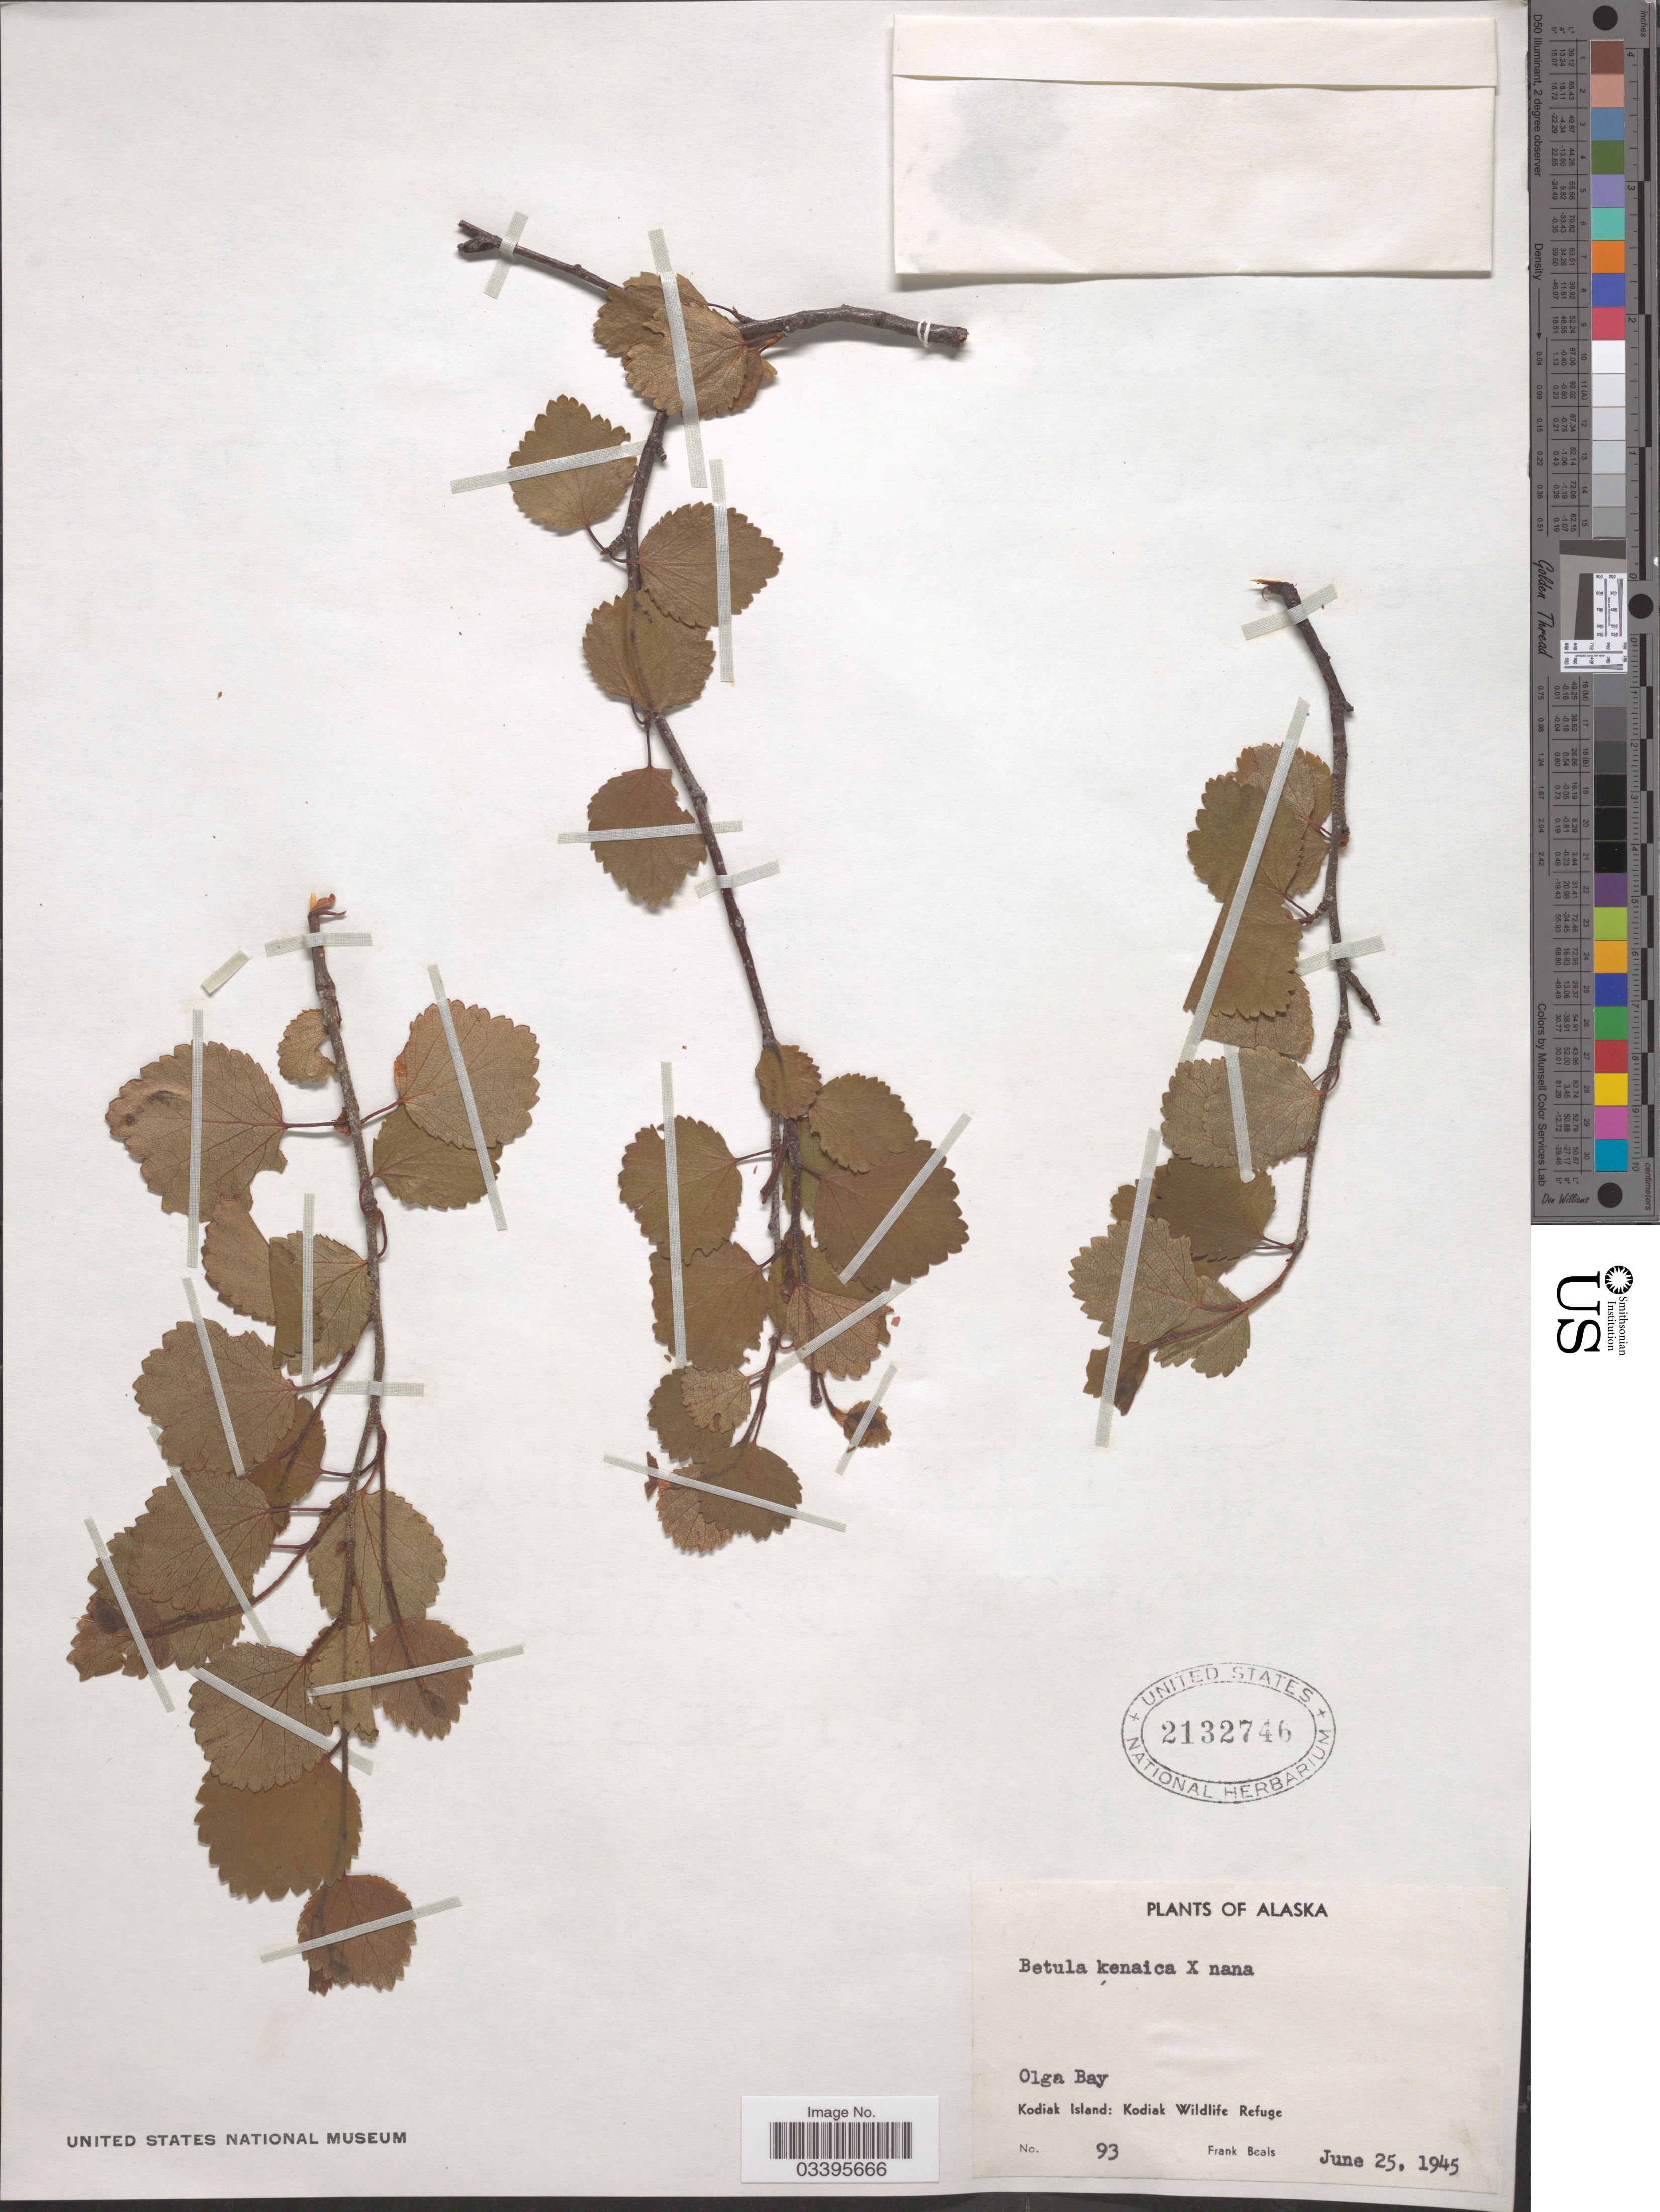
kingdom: Plantae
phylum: Tracheophyta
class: Magnoliopsida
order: Fagales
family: Betulaceae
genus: Betula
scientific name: Betula kenaica x B. nana subsp. exilis L.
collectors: F. Beals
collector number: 93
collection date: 1945-06-25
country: United States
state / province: Alaska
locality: Olga Bay, Kodiak Island: Kodiak Wildlife Refuge.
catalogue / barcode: US 2132746